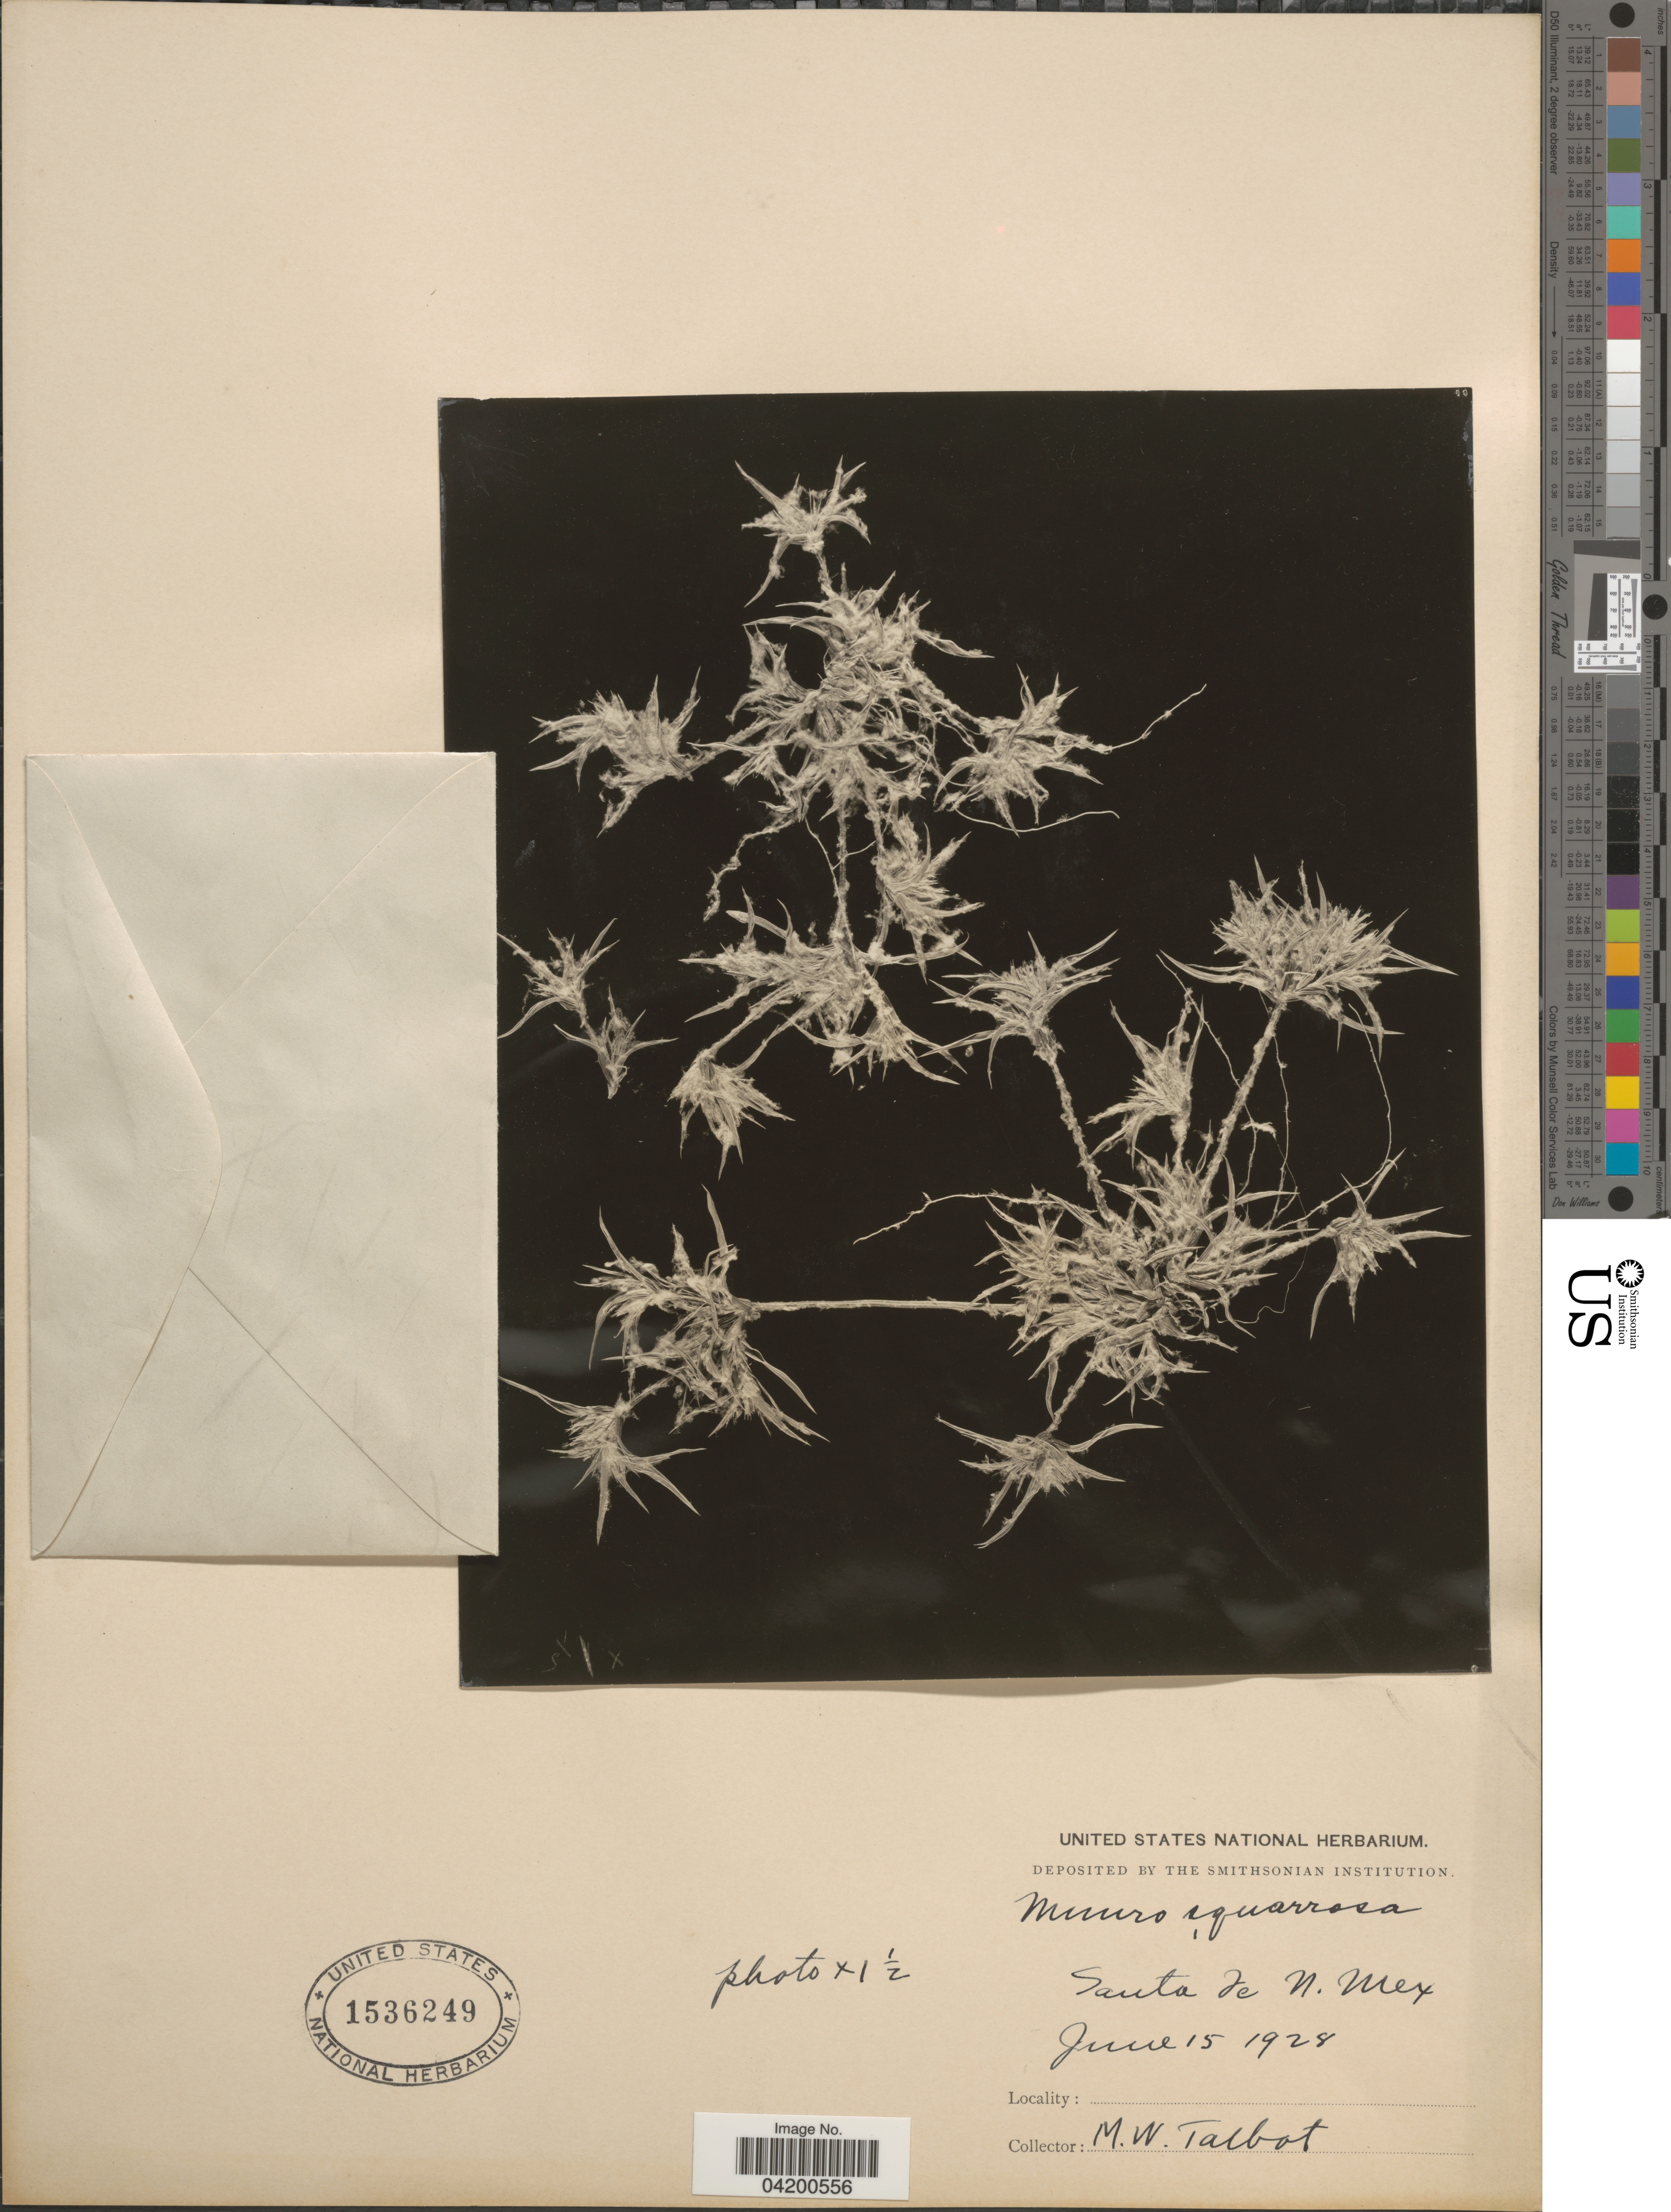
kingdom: Plantae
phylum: Tracheophyta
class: Liliopsida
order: Poales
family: Poaceae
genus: Munroa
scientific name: Munroa squarrosa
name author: (Nutt.) Torr.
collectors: M. Talbot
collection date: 1928-06-15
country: United States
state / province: New Mexico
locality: Santa Fe.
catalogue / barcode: US 1536249